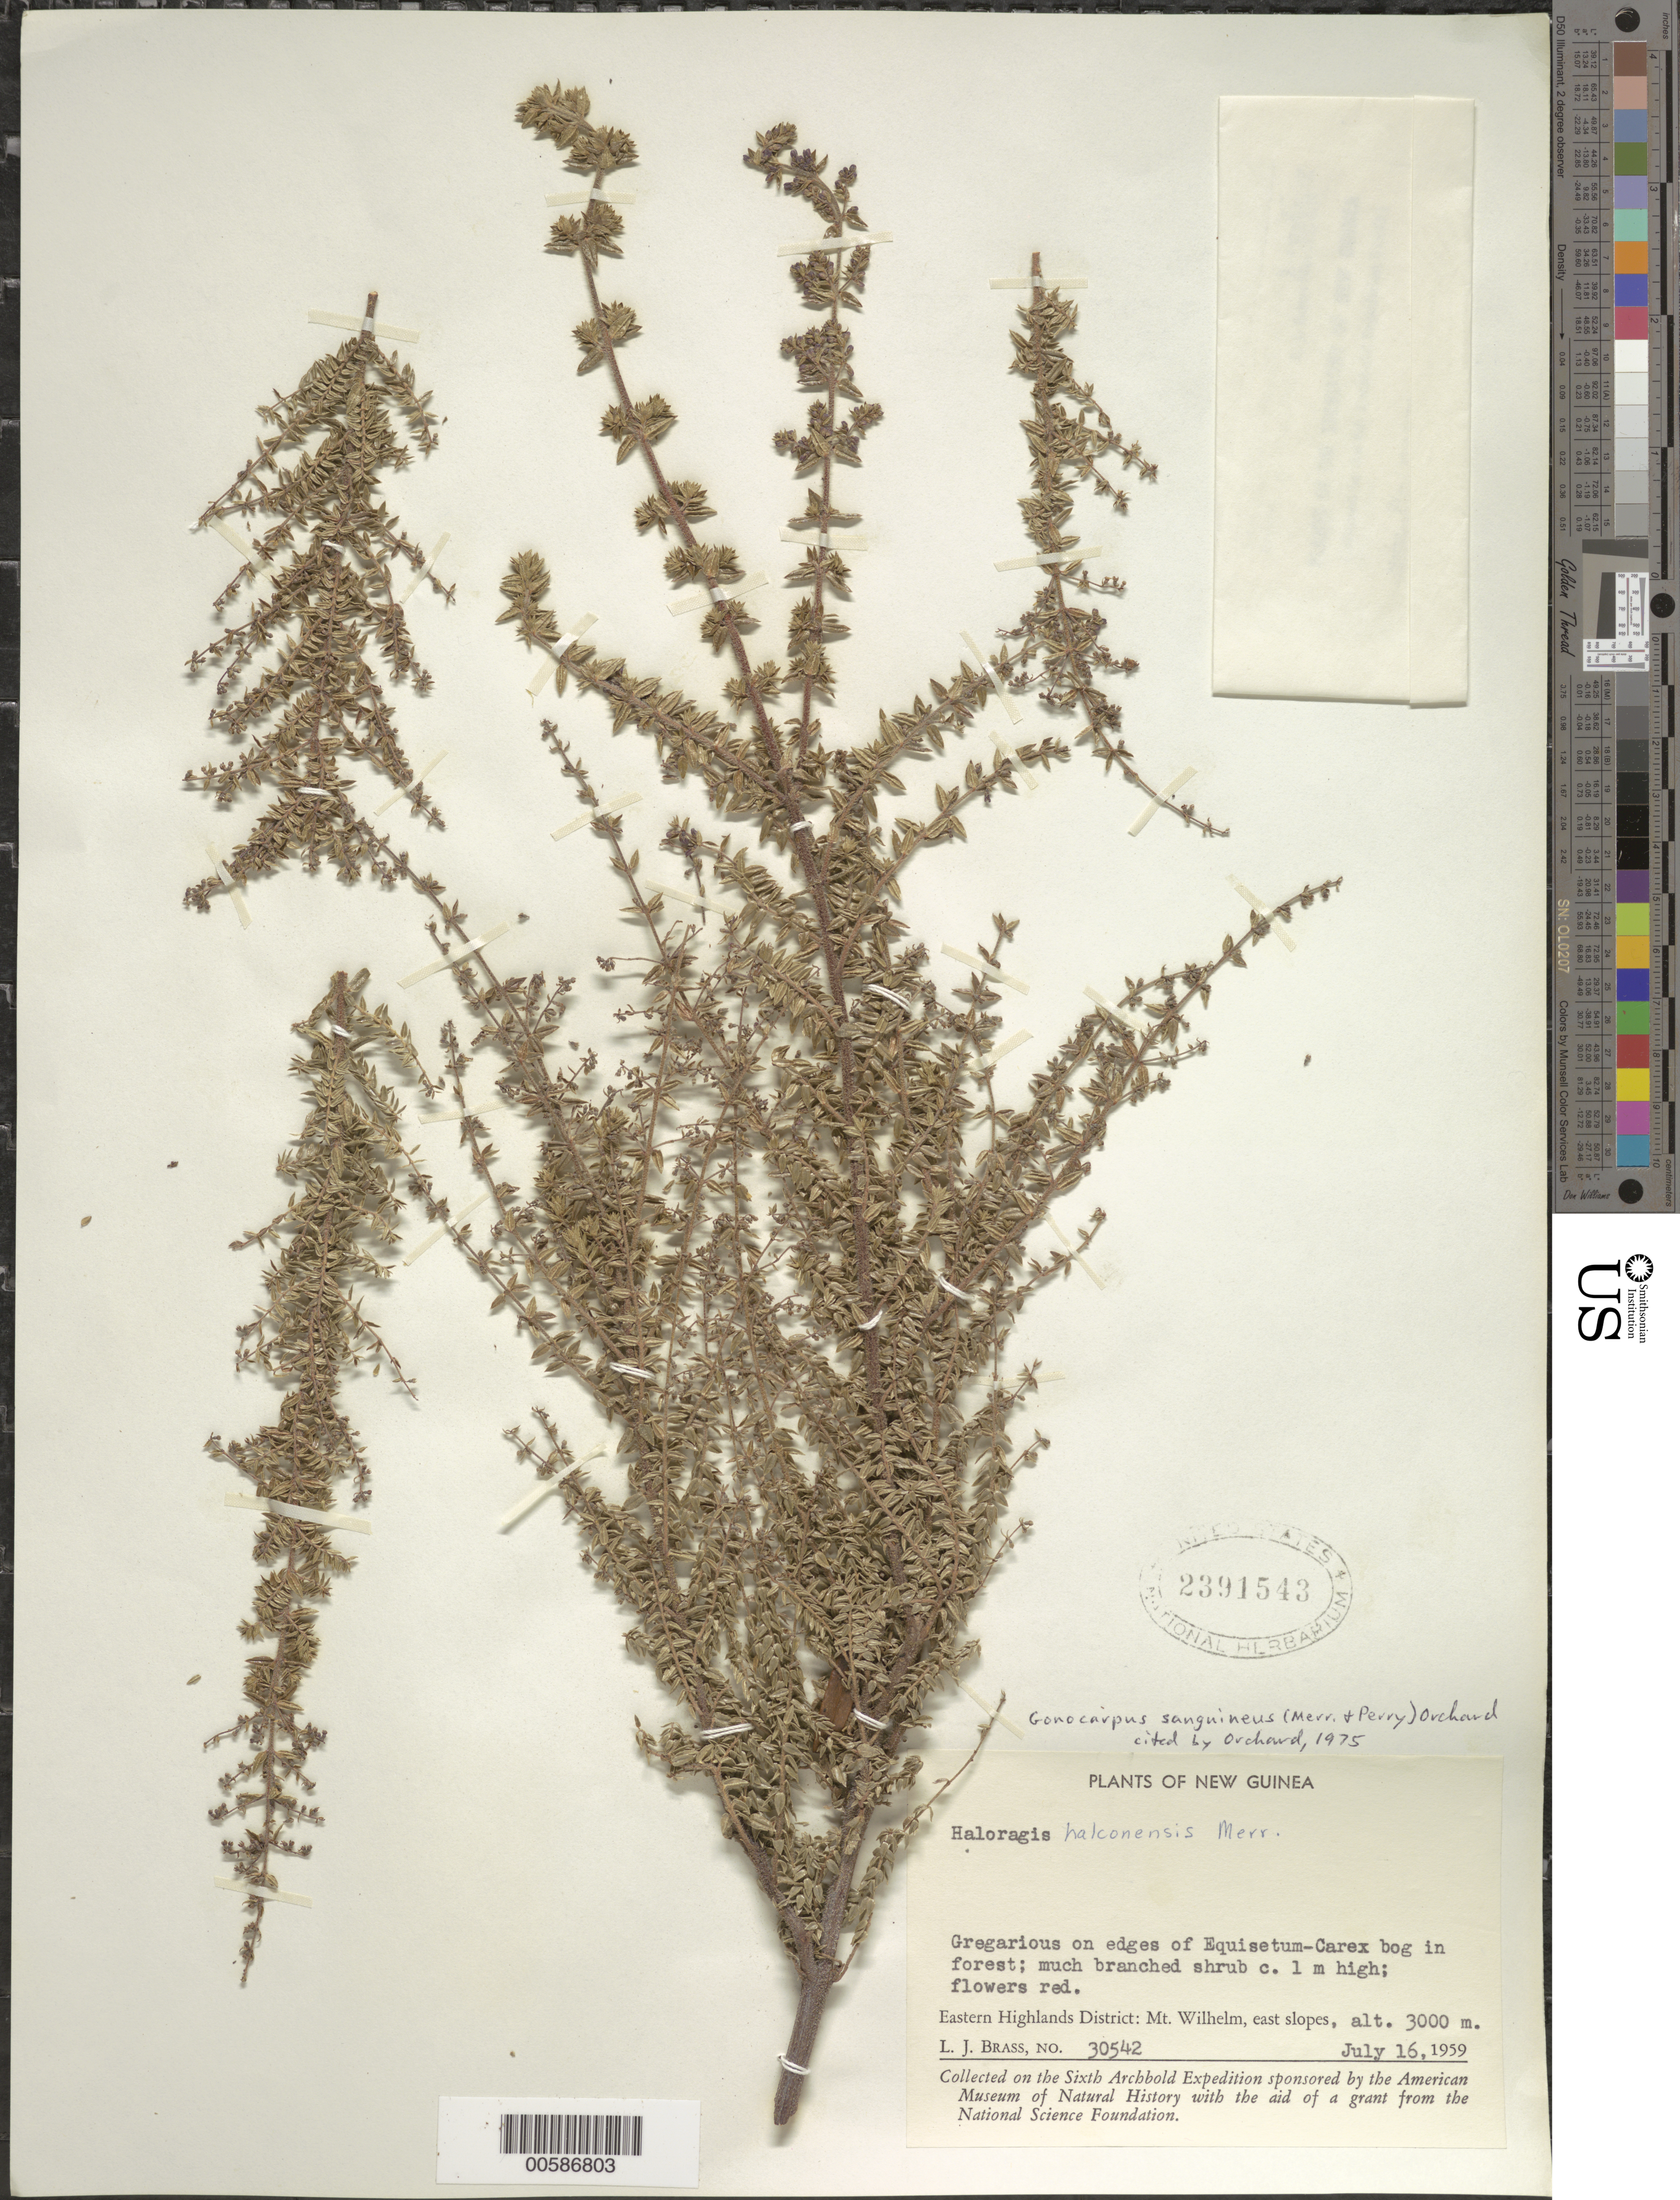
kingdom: Plantae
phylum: Tracheophyta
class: Magnoliopsida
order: Saxifragales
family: Haloragaceae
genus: Gonocarpus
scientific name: Gonocarpus sanguineus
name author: (Merr. & L.M. Perry) Orchard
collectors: L. J. Brass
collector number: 30542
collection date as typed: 16 Jul 1959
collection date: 1959-07-16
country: Papua New Guinea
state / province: Eastern Highlands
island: New Guinea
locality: Mt. Wilhelm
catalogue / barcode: US 2391543